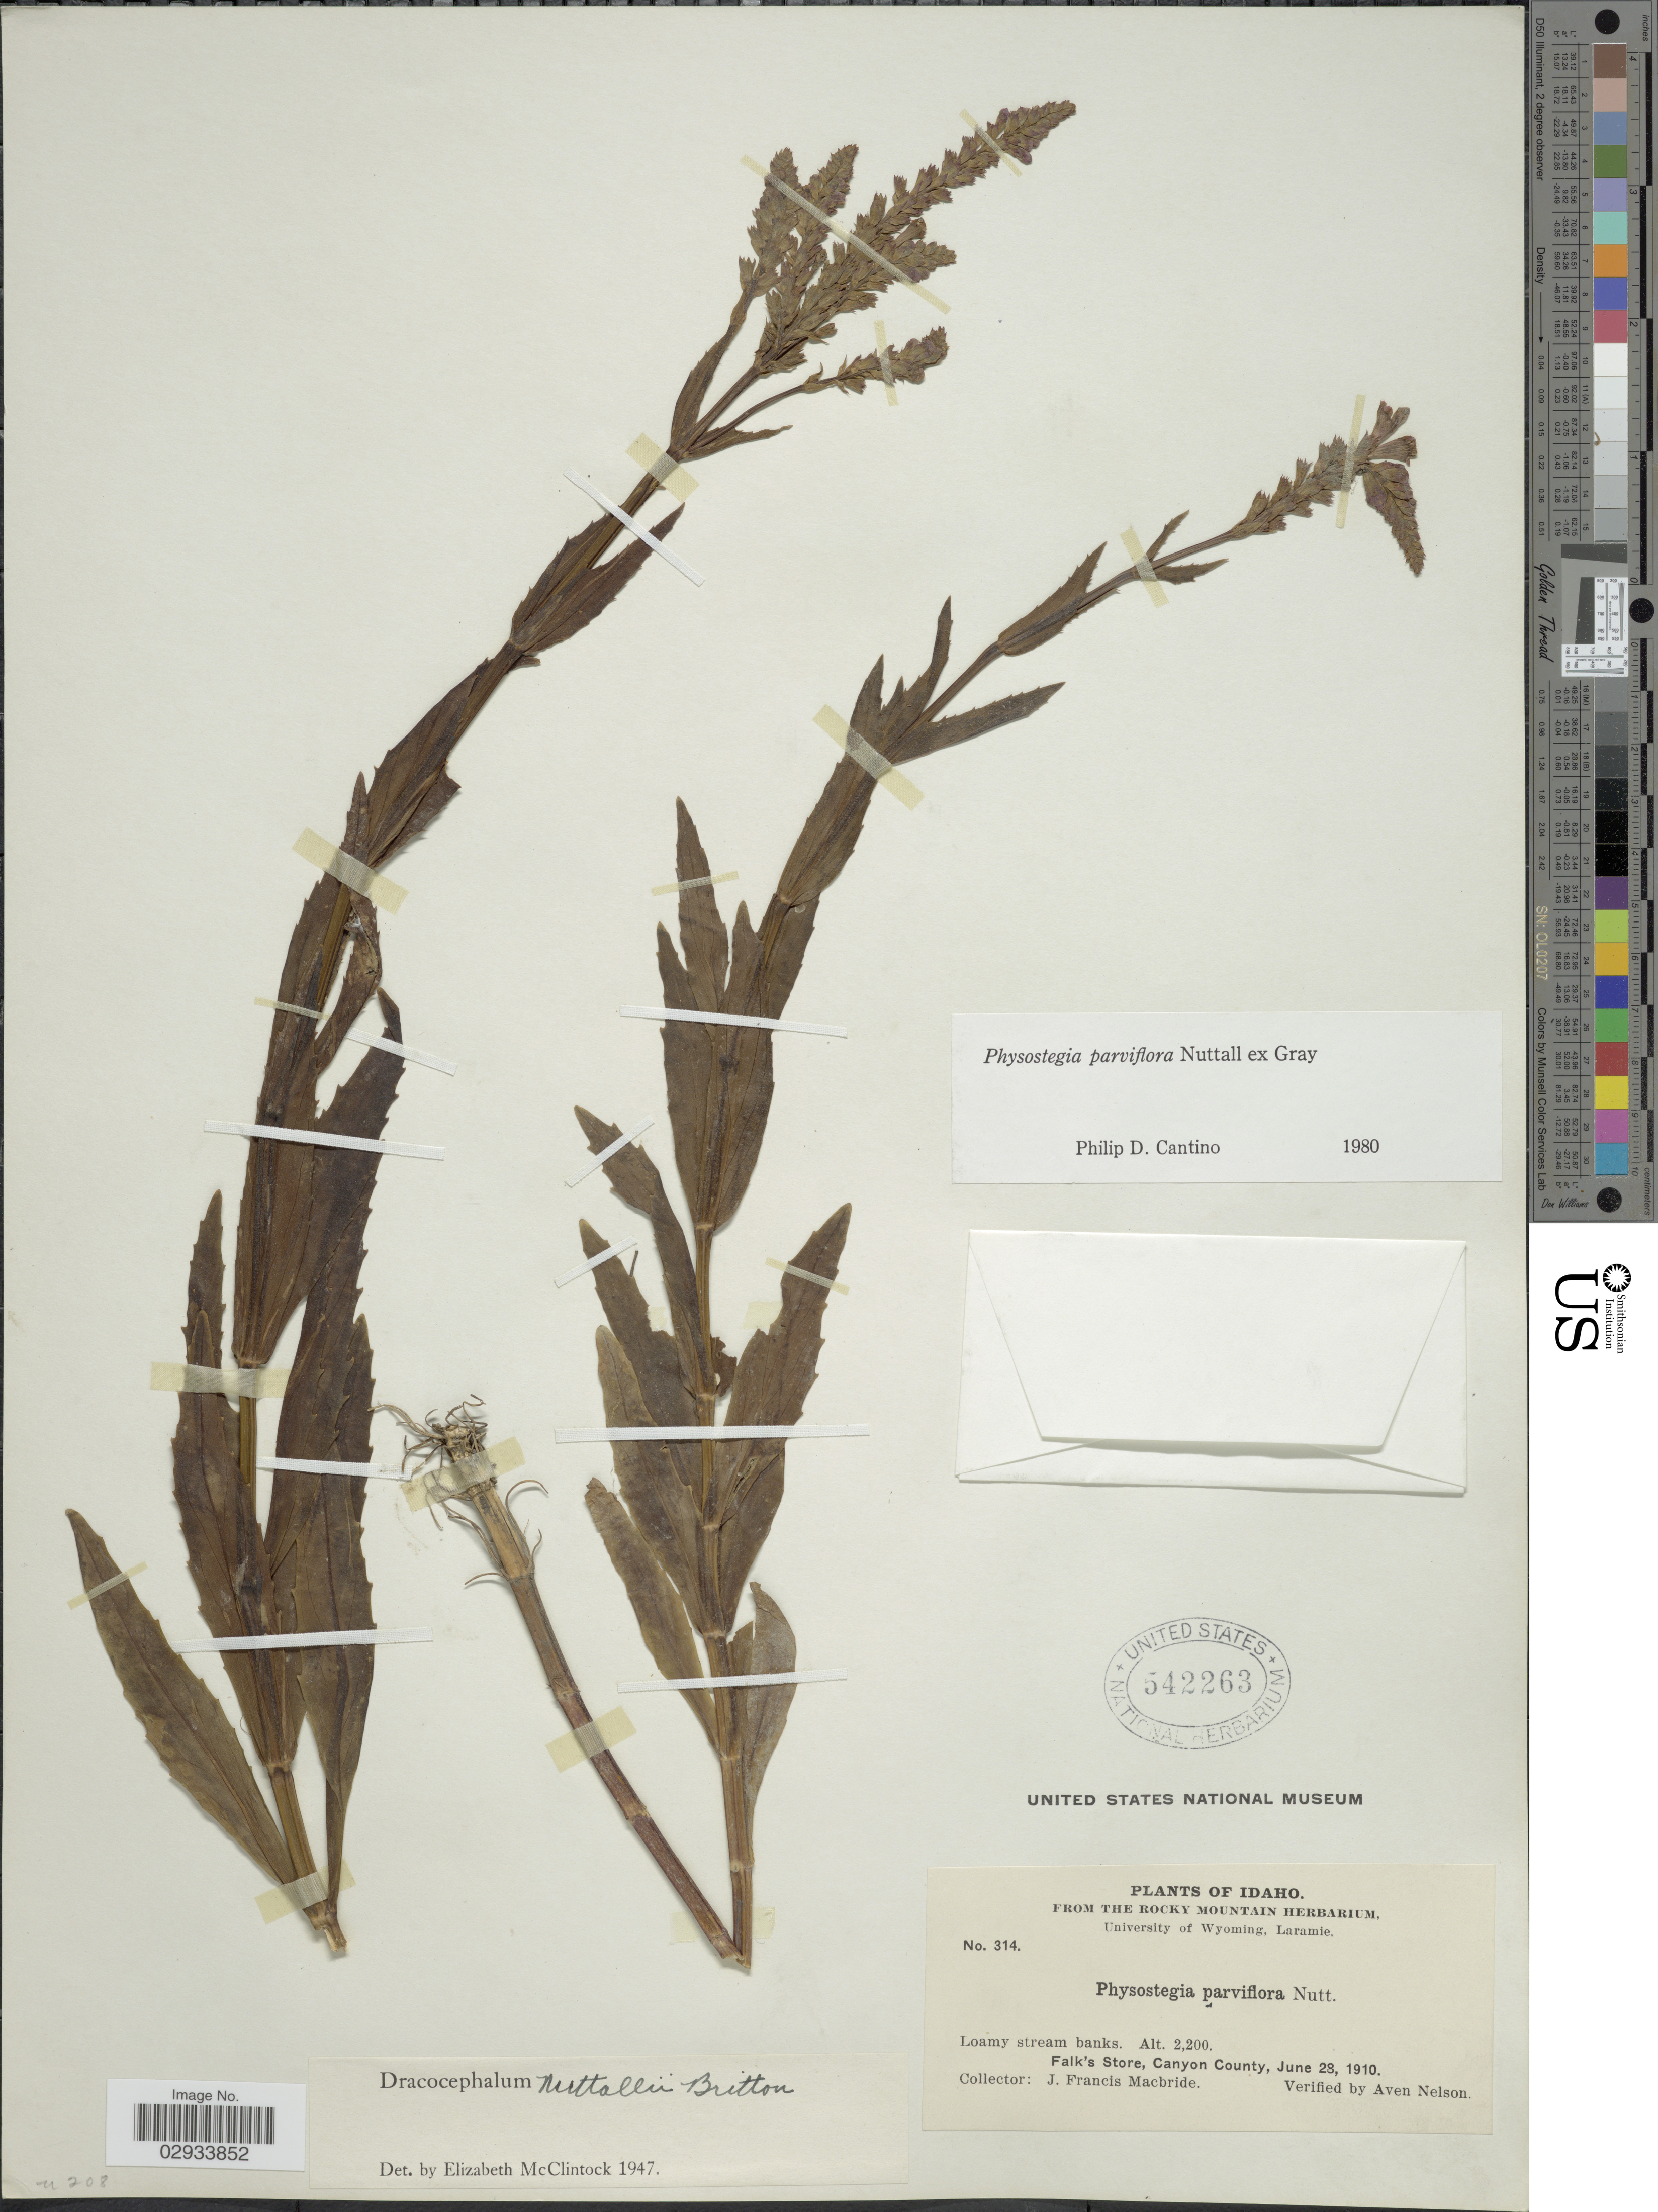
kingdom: Plantae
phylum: Tracheophyta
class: Magnoliopsida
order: Lamiales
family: Lamiaceae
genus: Physostegia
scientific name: Physostegia parviflora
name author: Nutt. ex A. Gray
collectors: J. F. Macbride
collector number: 314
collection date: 1910-06-28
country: United States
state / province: Idaho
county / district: Canyon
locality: Falk's Store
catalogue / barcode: US 542263